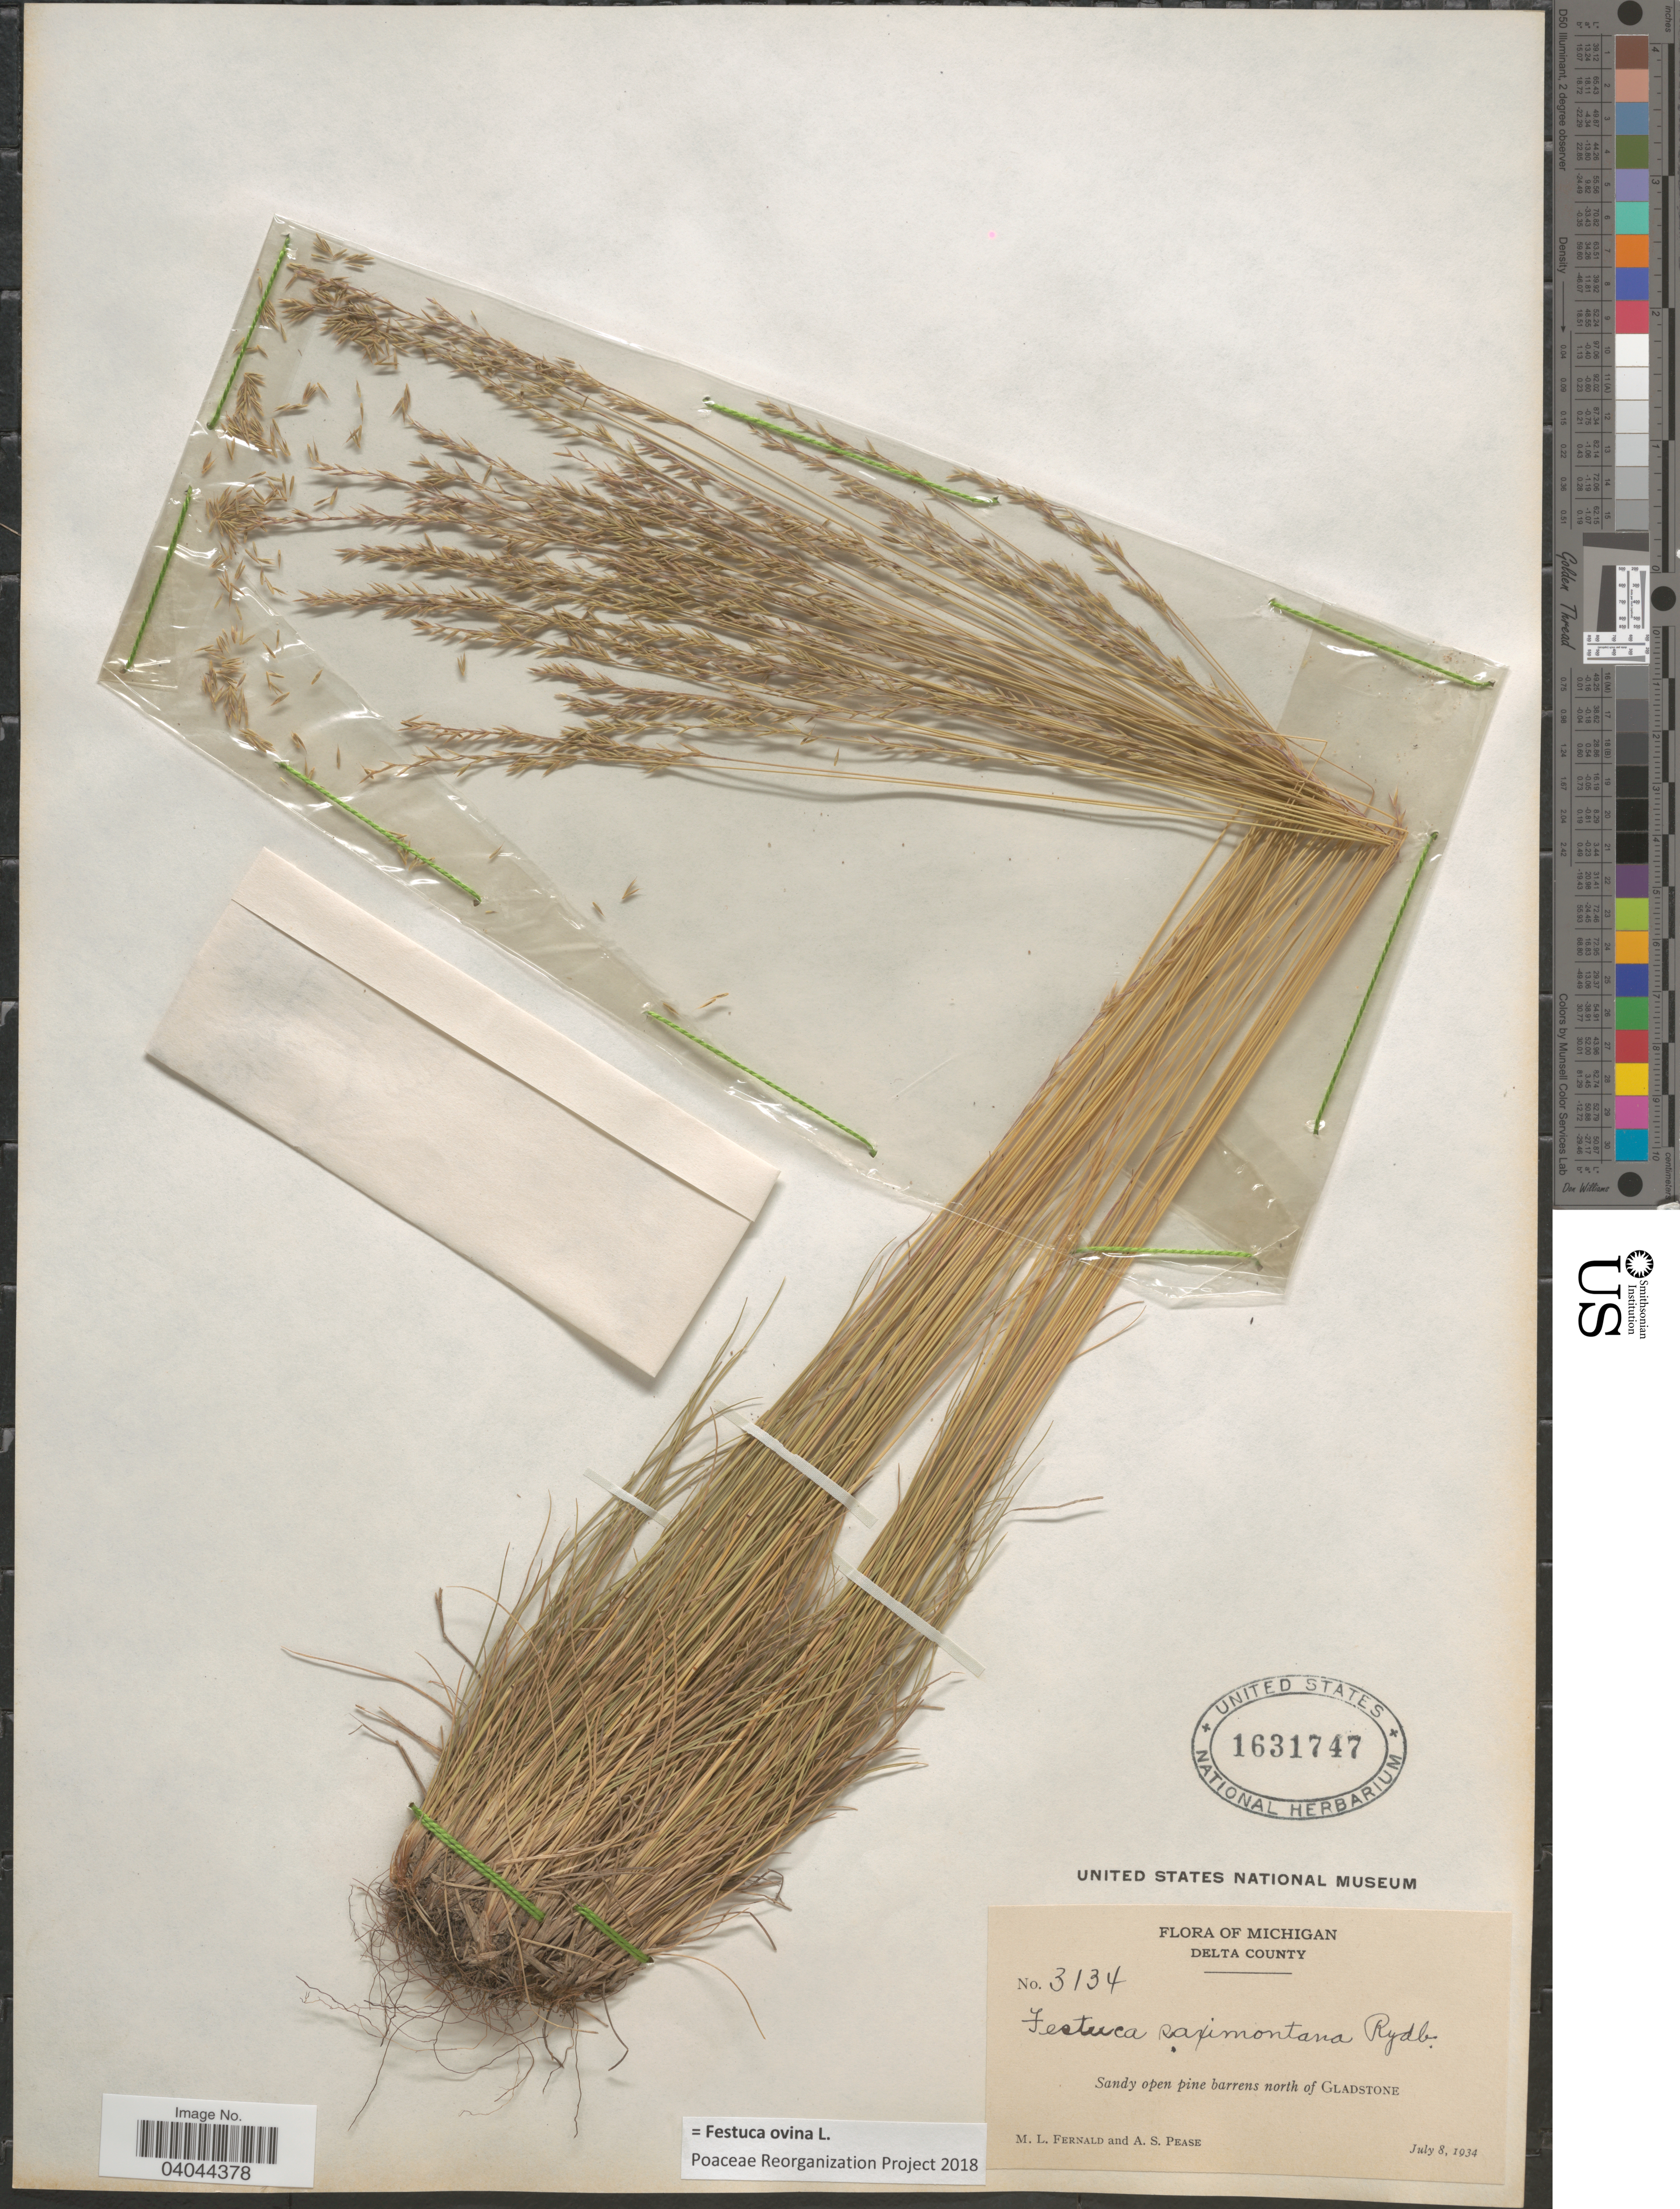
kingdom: Plantae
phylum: Tracheophyta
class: Liliopsida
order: Poales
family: Poaceae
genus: Festuca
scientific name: Festuca ovina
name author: L.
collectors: M. L. Fernald & A. S. Pease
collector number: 3134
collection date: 1934-07-08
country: United States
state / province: Michigan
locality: Delta County. Sandy open pine barrens north of Gladstone.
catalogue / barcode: US 1631747